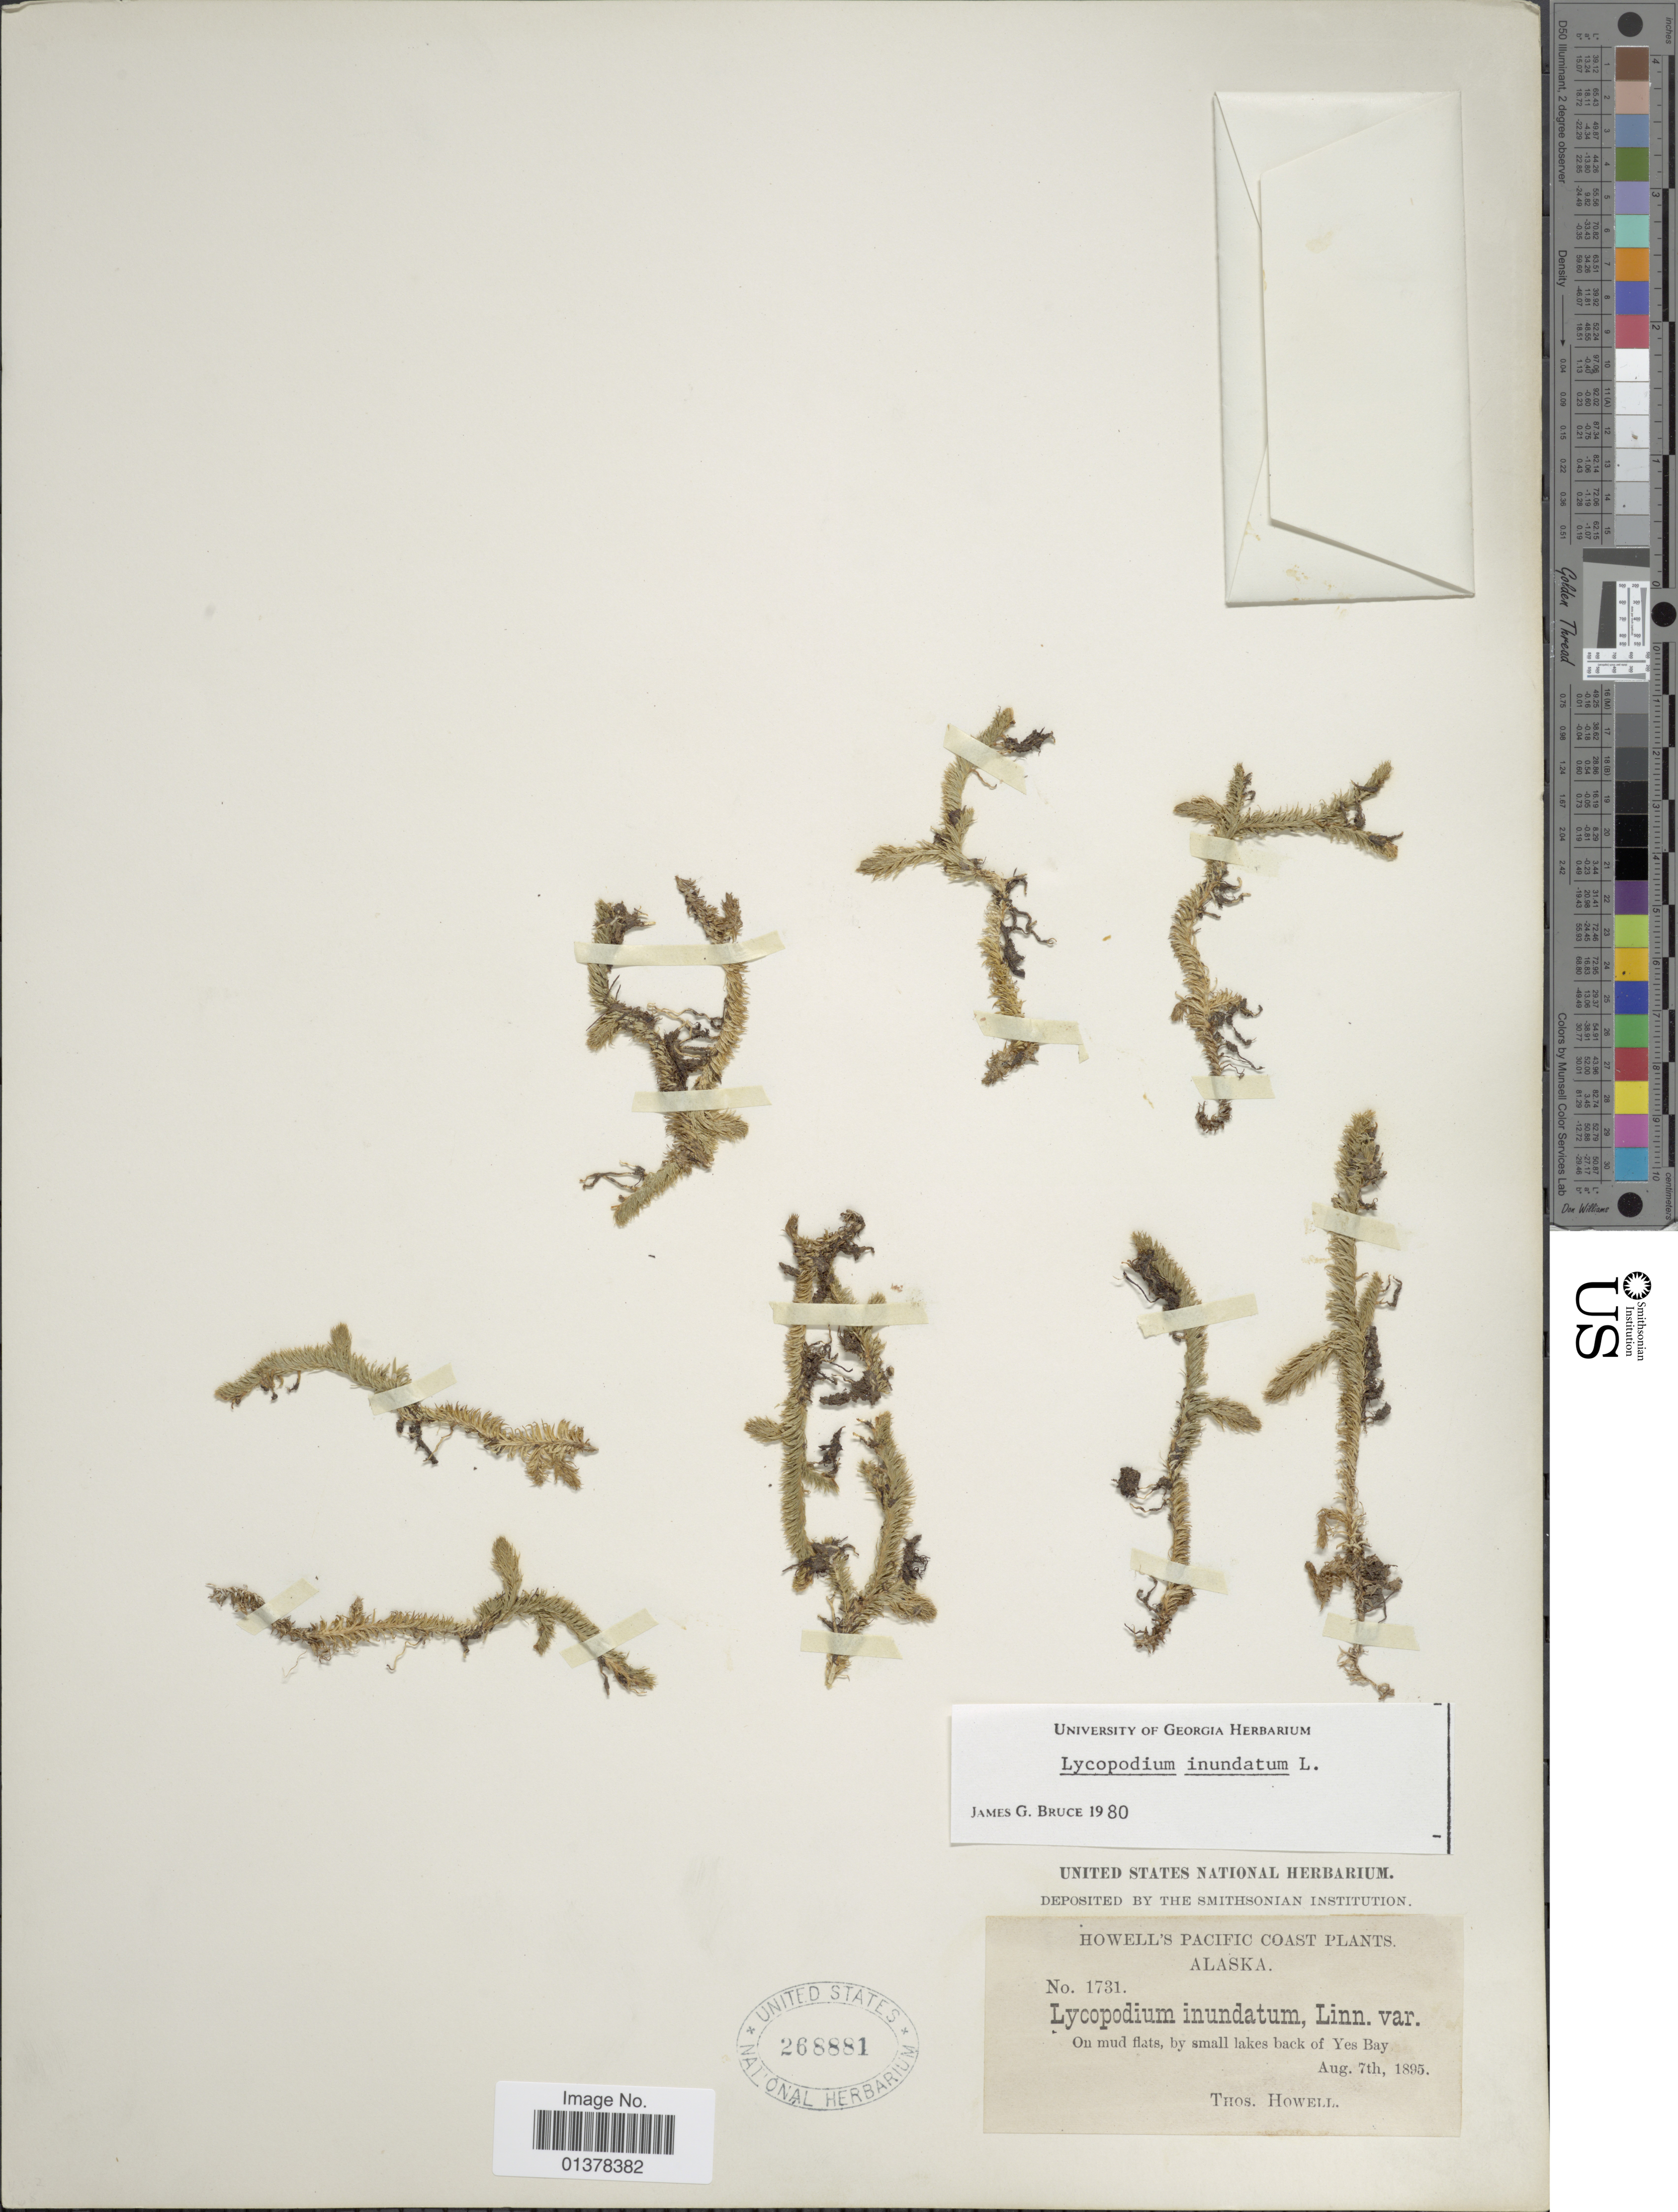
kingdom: Plantae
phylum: Tracheophyta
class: Lycopodiopsida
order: Lycopodiales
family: Lycopodiaceae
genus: Lycopodiella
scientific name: Lycopodiella inundata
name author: (L.) Holub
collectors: T. Howell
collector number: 1731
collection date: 1895-08-07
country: United States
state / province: Alaska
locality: Pacific Coast, On mud flats, by small lakes back of Yes Bay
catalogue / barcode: US 26881